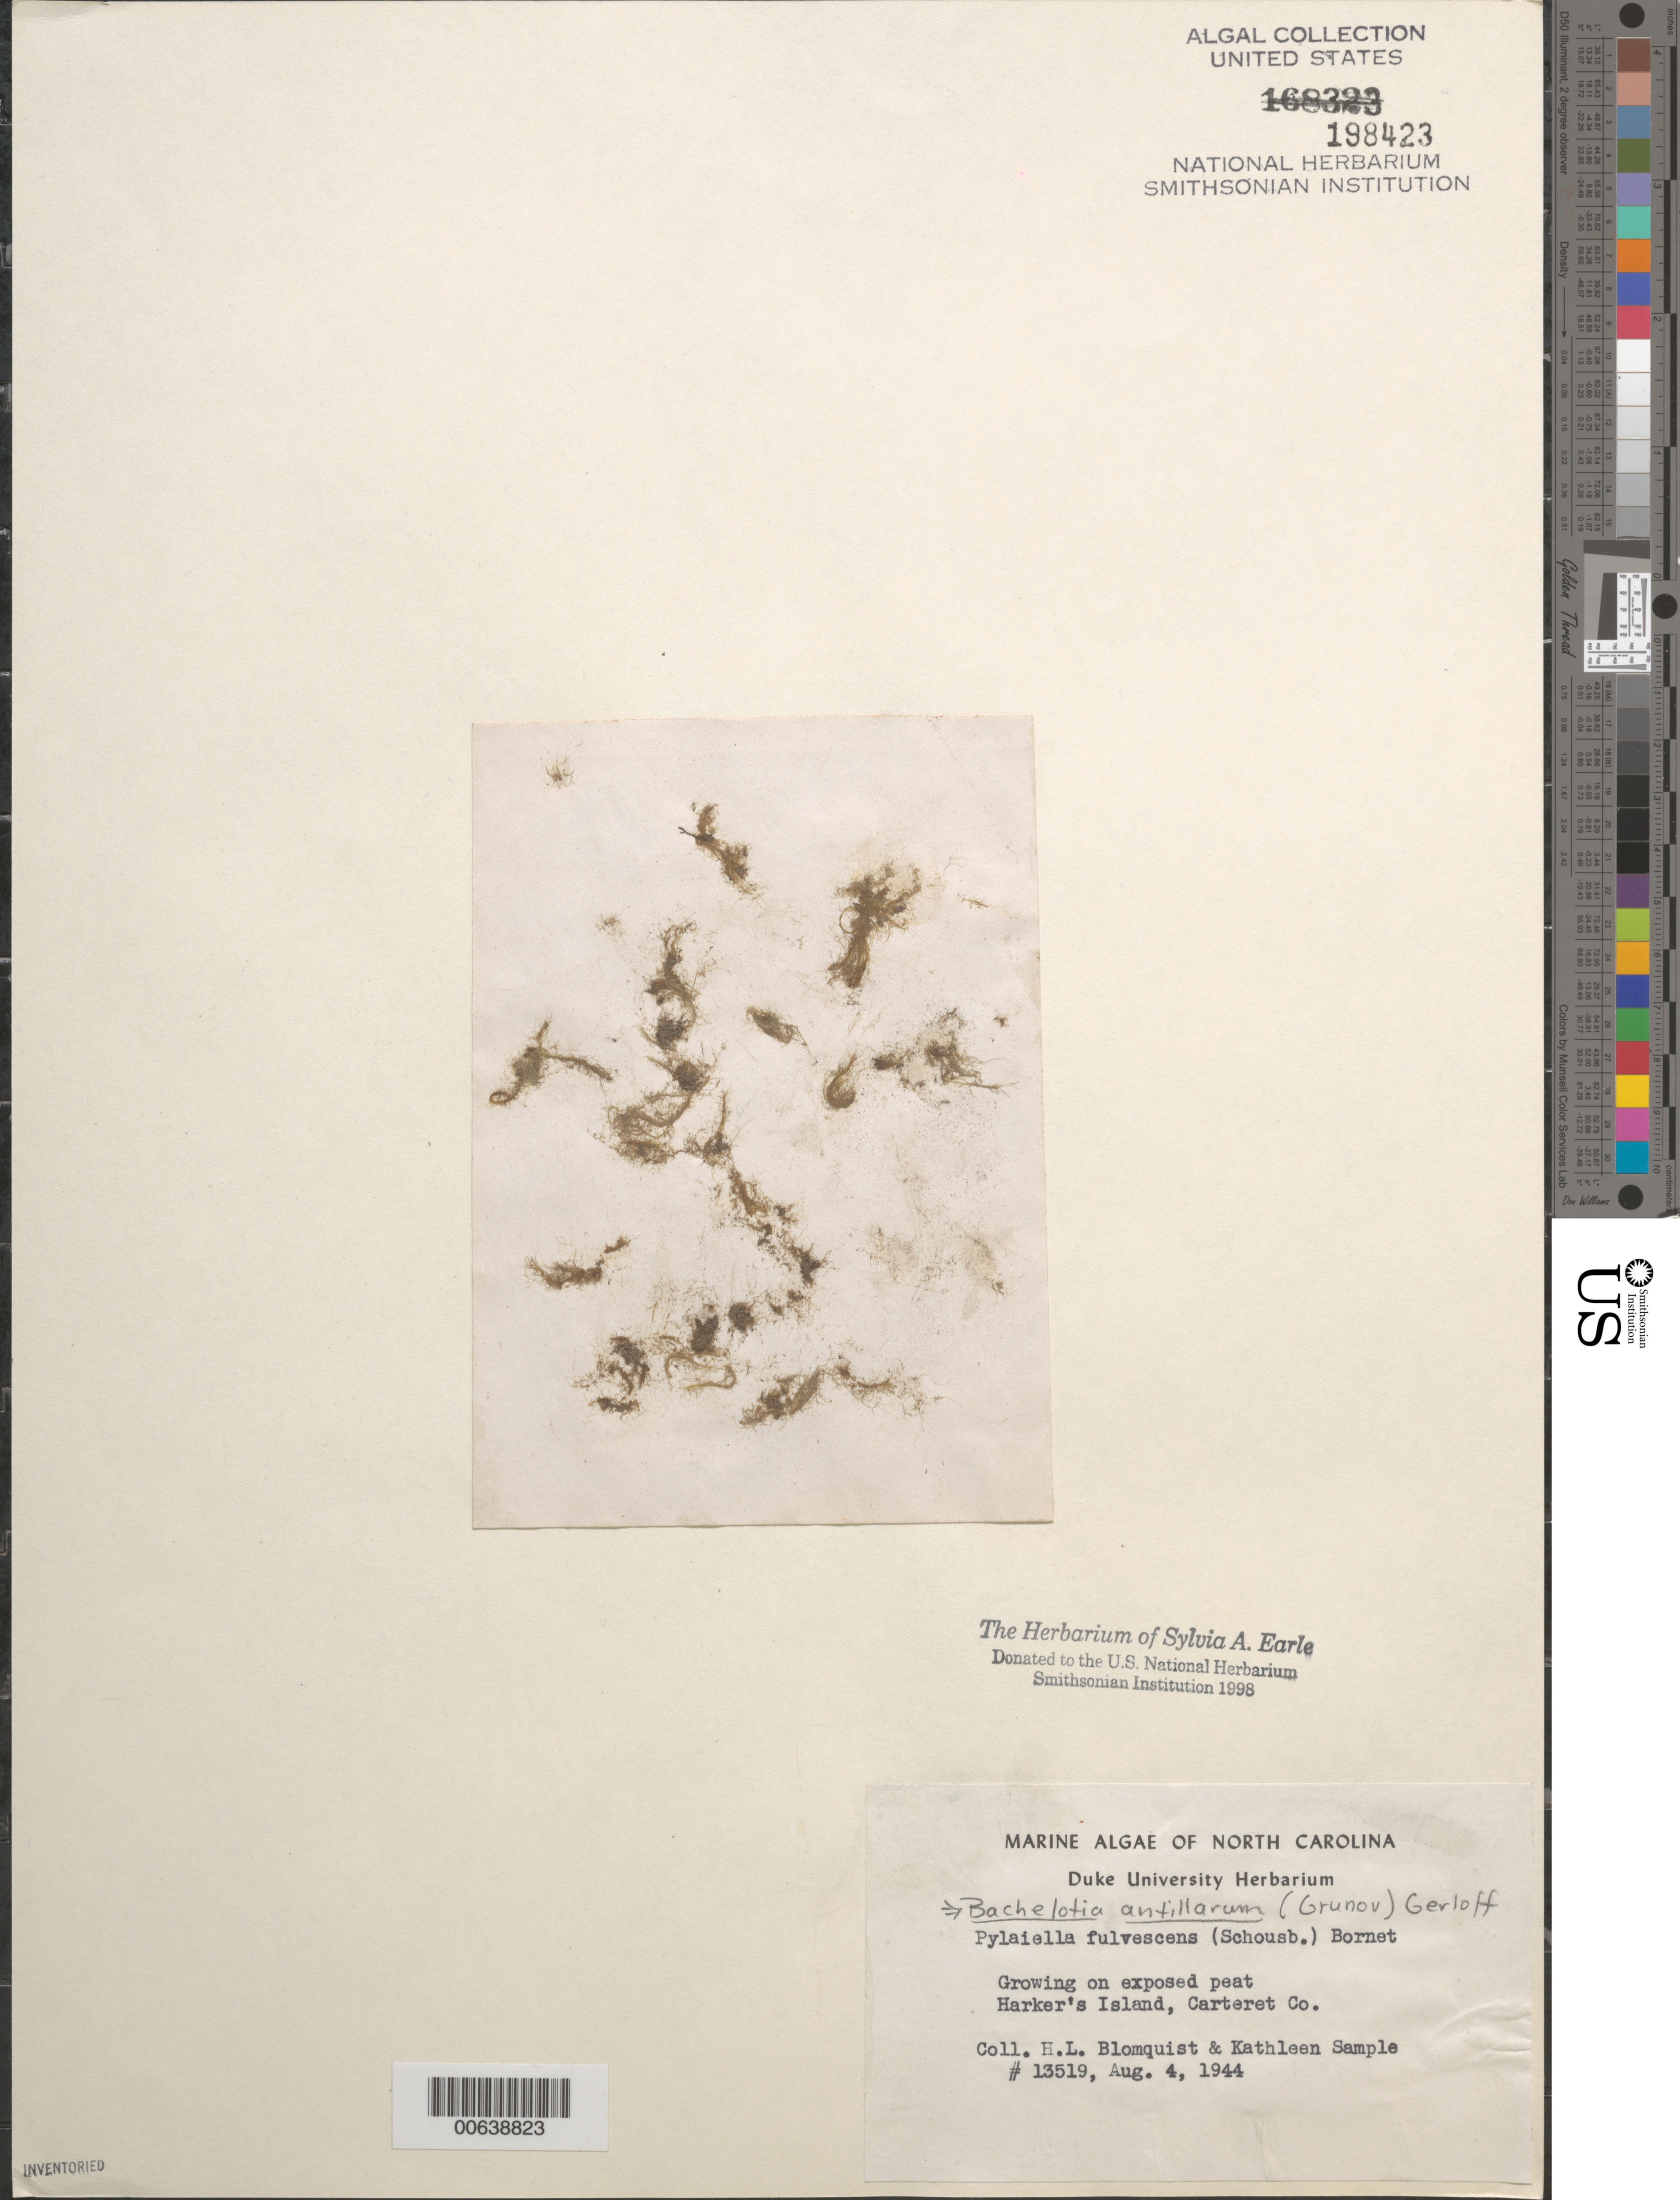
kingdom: Chromista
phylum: Ochrophyta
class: Phaeophyceae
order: Ectocarpales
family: Ectocarpaceae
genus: Bachelotia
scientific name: Bachelotia antillarum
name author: (Grunow) Gerloff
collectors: H. Blomquist & K. Sample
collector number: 13519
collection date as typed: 04 Aug 1944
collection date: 1944-08-04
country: United States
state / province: North Carolina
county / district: Carteret County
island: Harkers Island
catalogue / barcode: US 198423